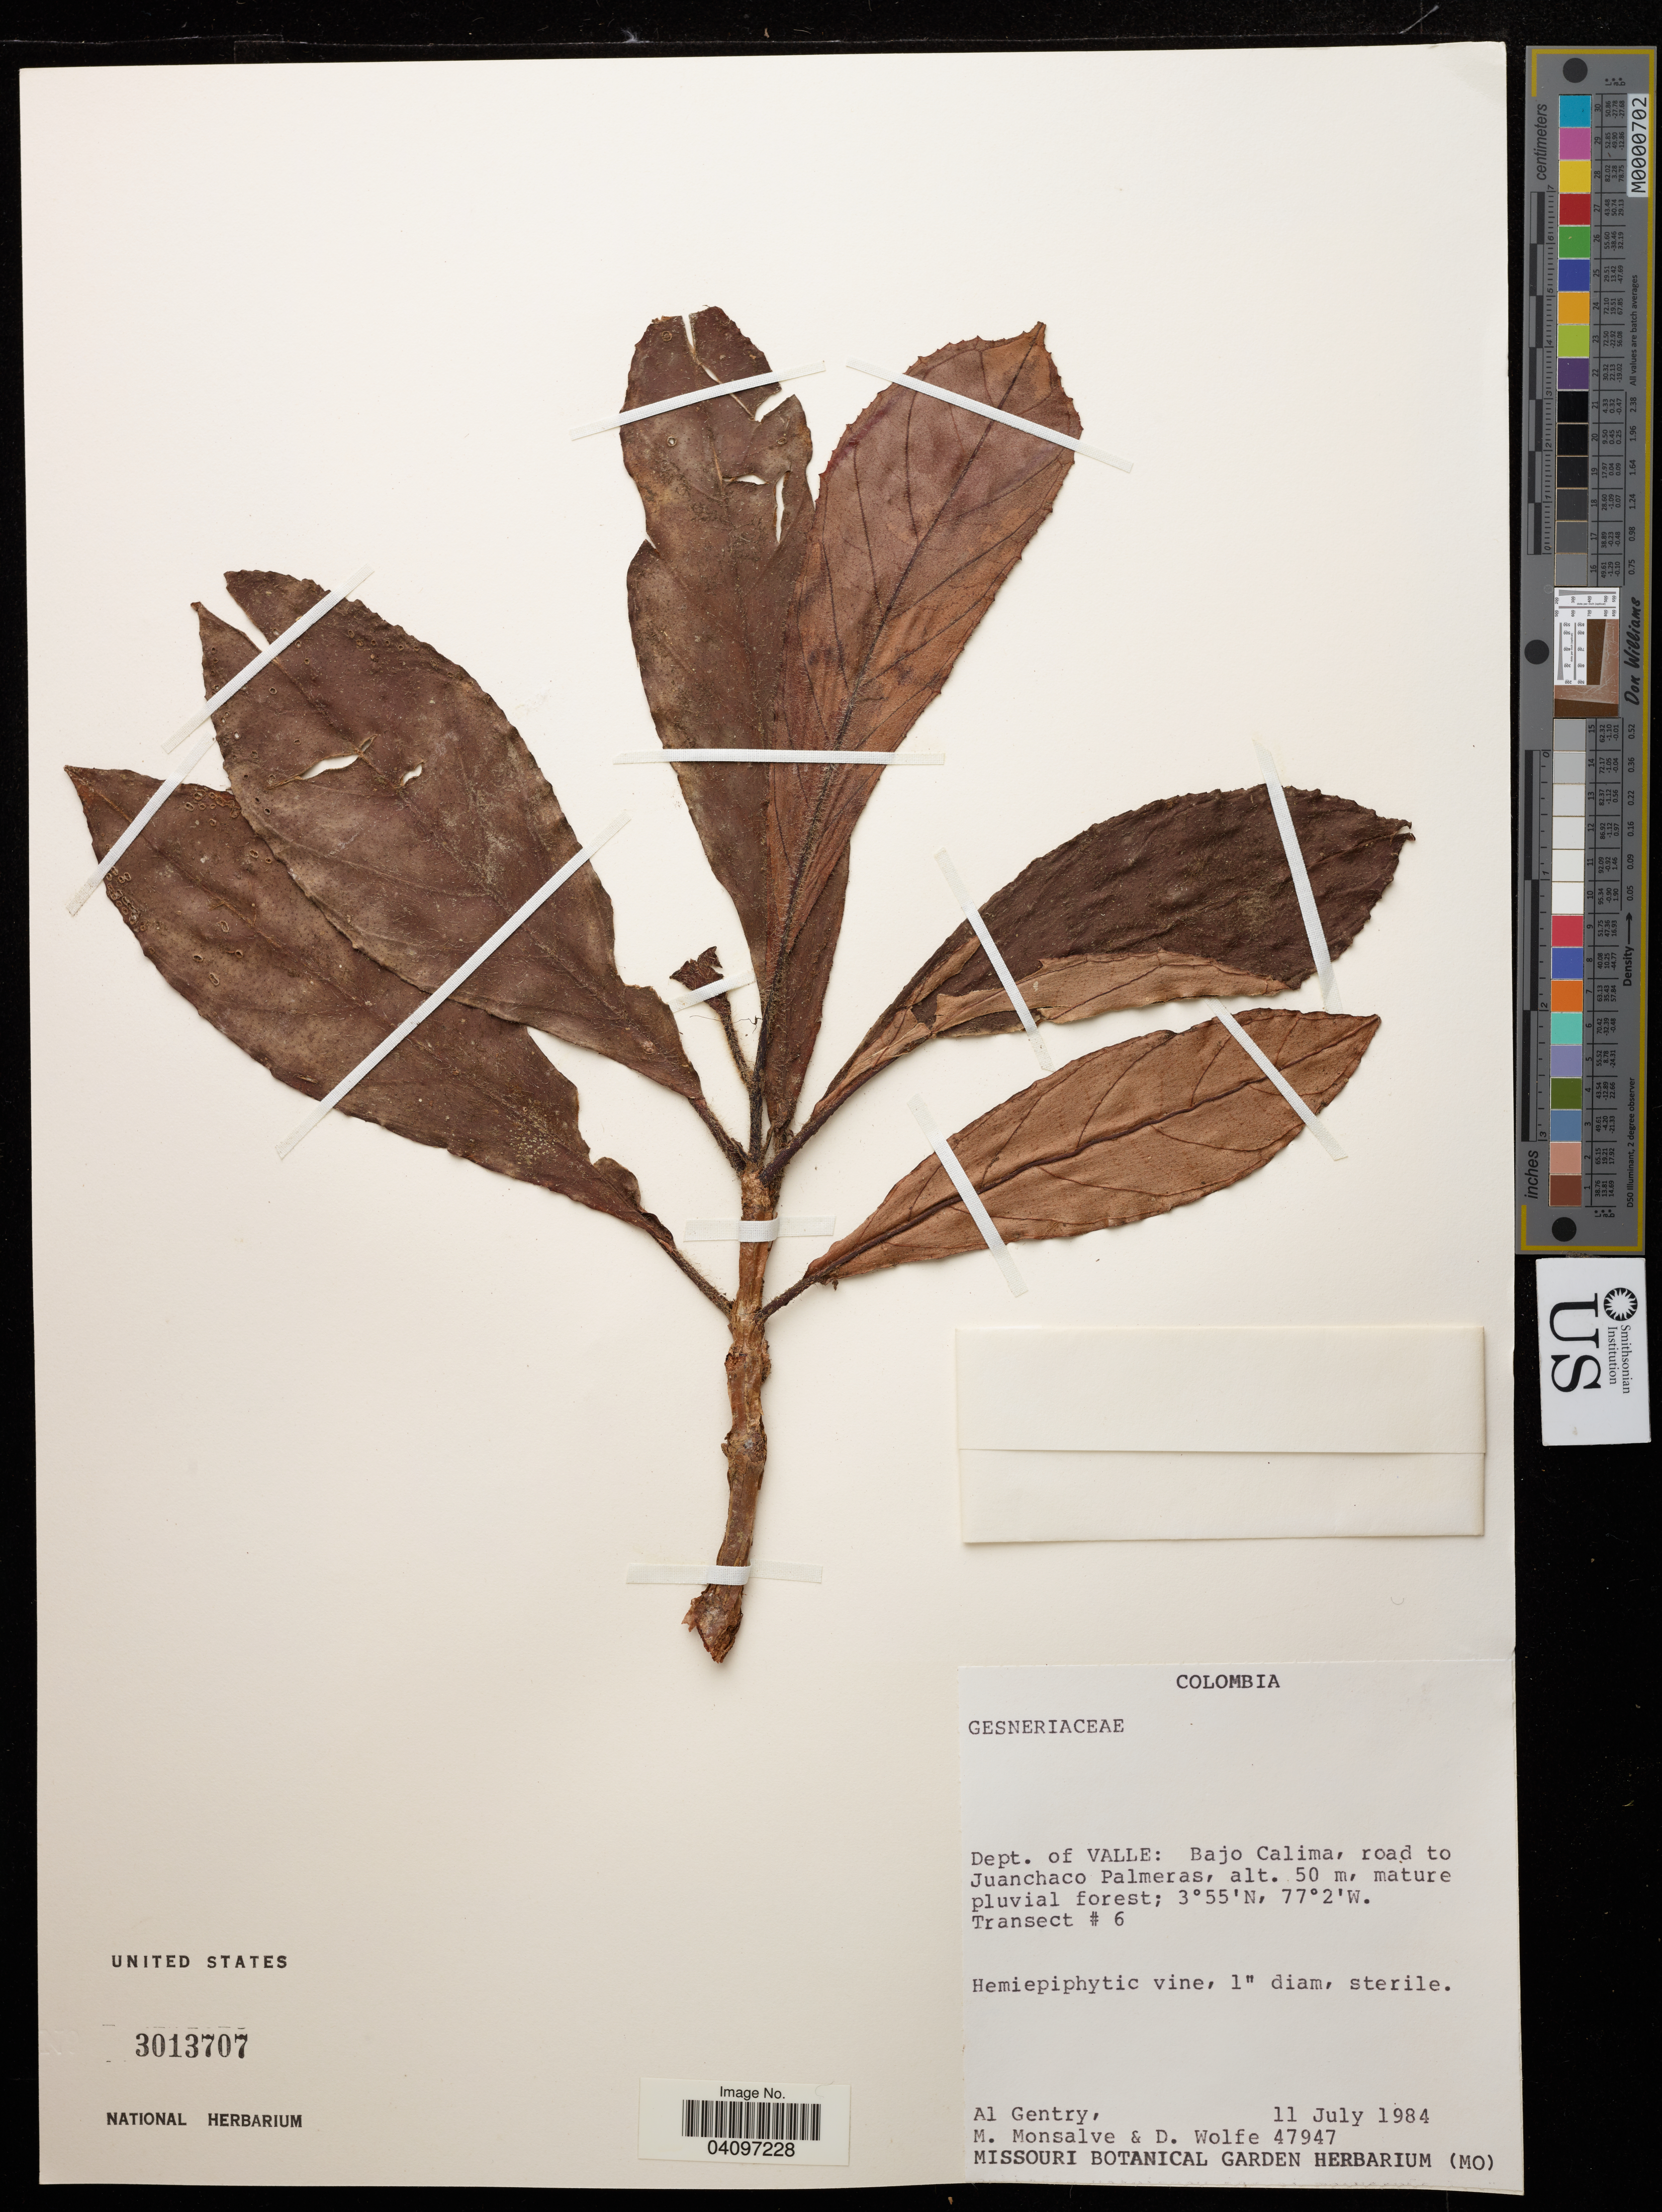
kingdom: Plantae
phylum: Tracheophyta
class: Magnoliopsida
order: Lamiales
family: Gesneriaceae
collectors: A. Gentry, M. Monsalve & D. Wolfe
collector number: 47947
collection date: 1984-07-11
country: Colombia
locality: Dept. of VALLE: Bajo Calima, road to Juanchaco Palmeras, mature pluvial forest. Transect # 6.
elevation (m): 50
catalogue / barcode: US 3013707